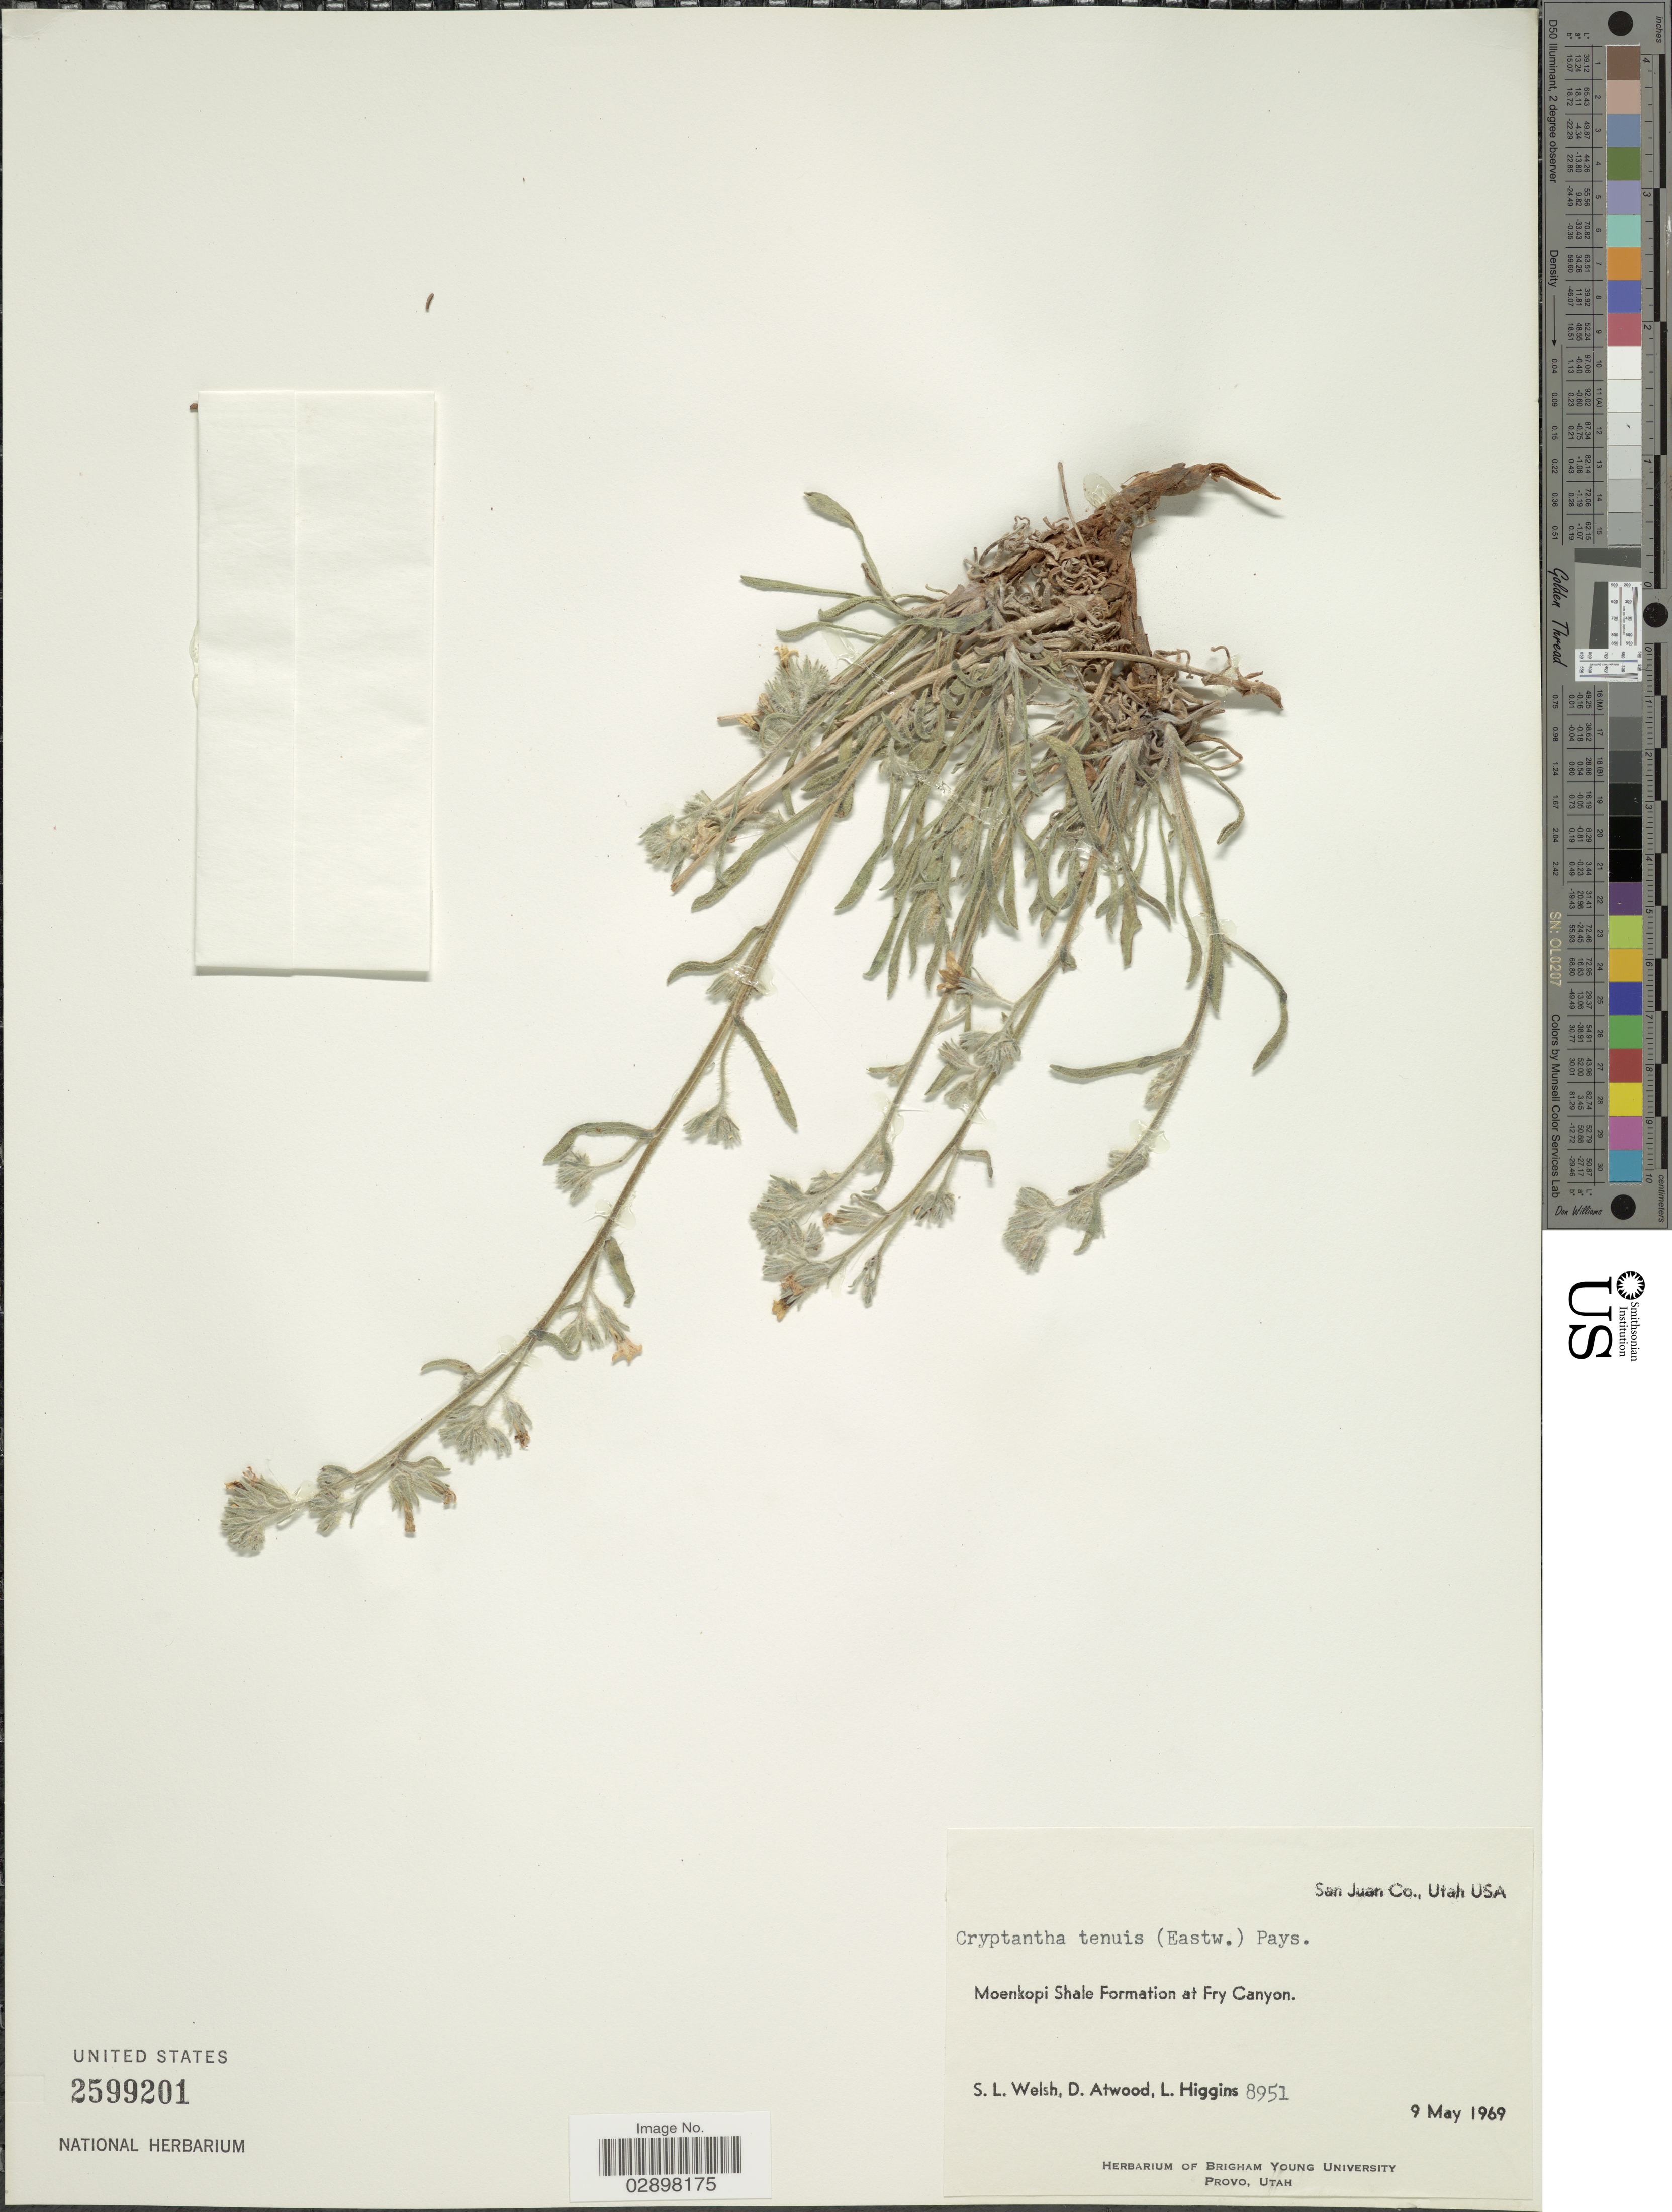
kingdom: Plantae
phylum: Tracheophyta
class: Magnoliopsida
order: Boraginales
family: Boraginaceae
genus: Cryptantha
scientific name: Cryptantha tenuis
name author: (Eastw.) Payson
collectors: S. Welsh, D. Atwood & L. Higgins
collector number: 8951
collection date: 1969-05-09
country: United States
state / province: Utah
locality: San Juan Co., Moenkopi Shale Formation at Fry Canyon.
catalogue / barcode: US 2599201